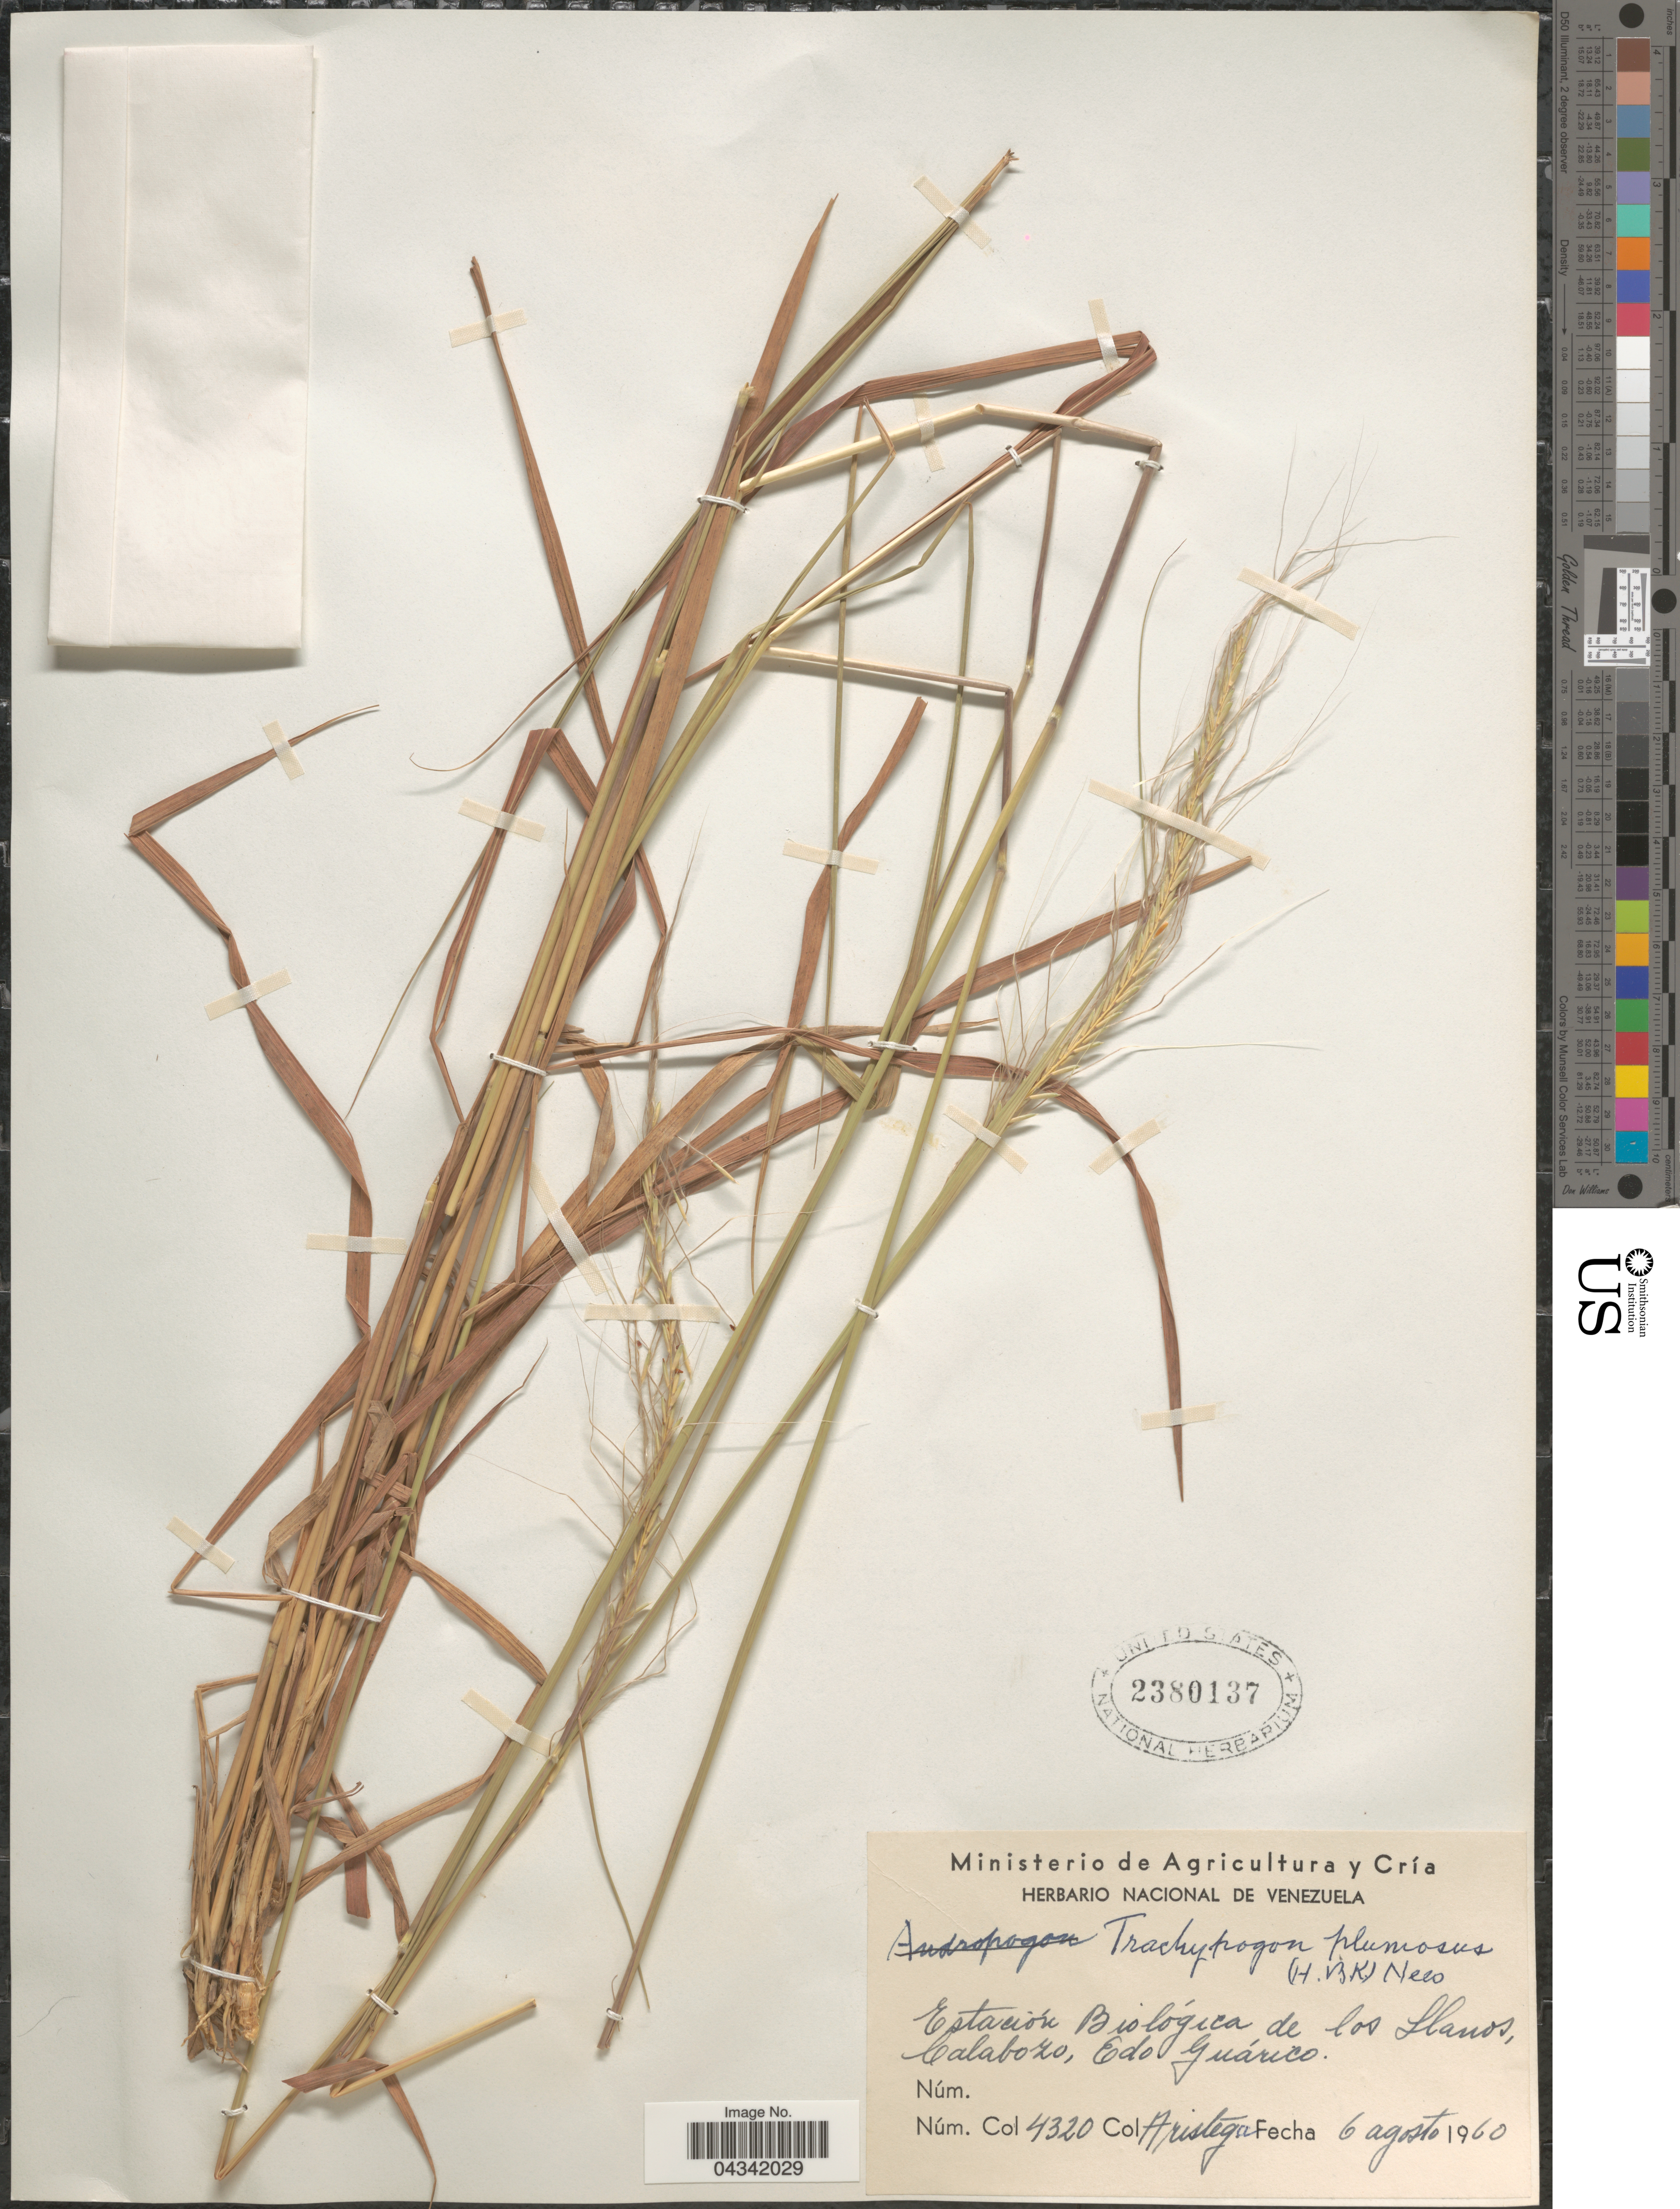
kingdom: Plantae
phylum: Tracheophyta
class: Liliopsida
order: Poales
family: Poaceae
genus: Trachypogon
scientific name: Trachypogon spicatus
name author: (L. f.) Kuntze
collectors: -. Aristeguieta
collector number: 4320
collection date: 1960-08-06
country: Venezuela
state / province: Guarico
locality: Estación Biológica de los Llanos, Calabozo.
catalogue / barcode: US 2380137